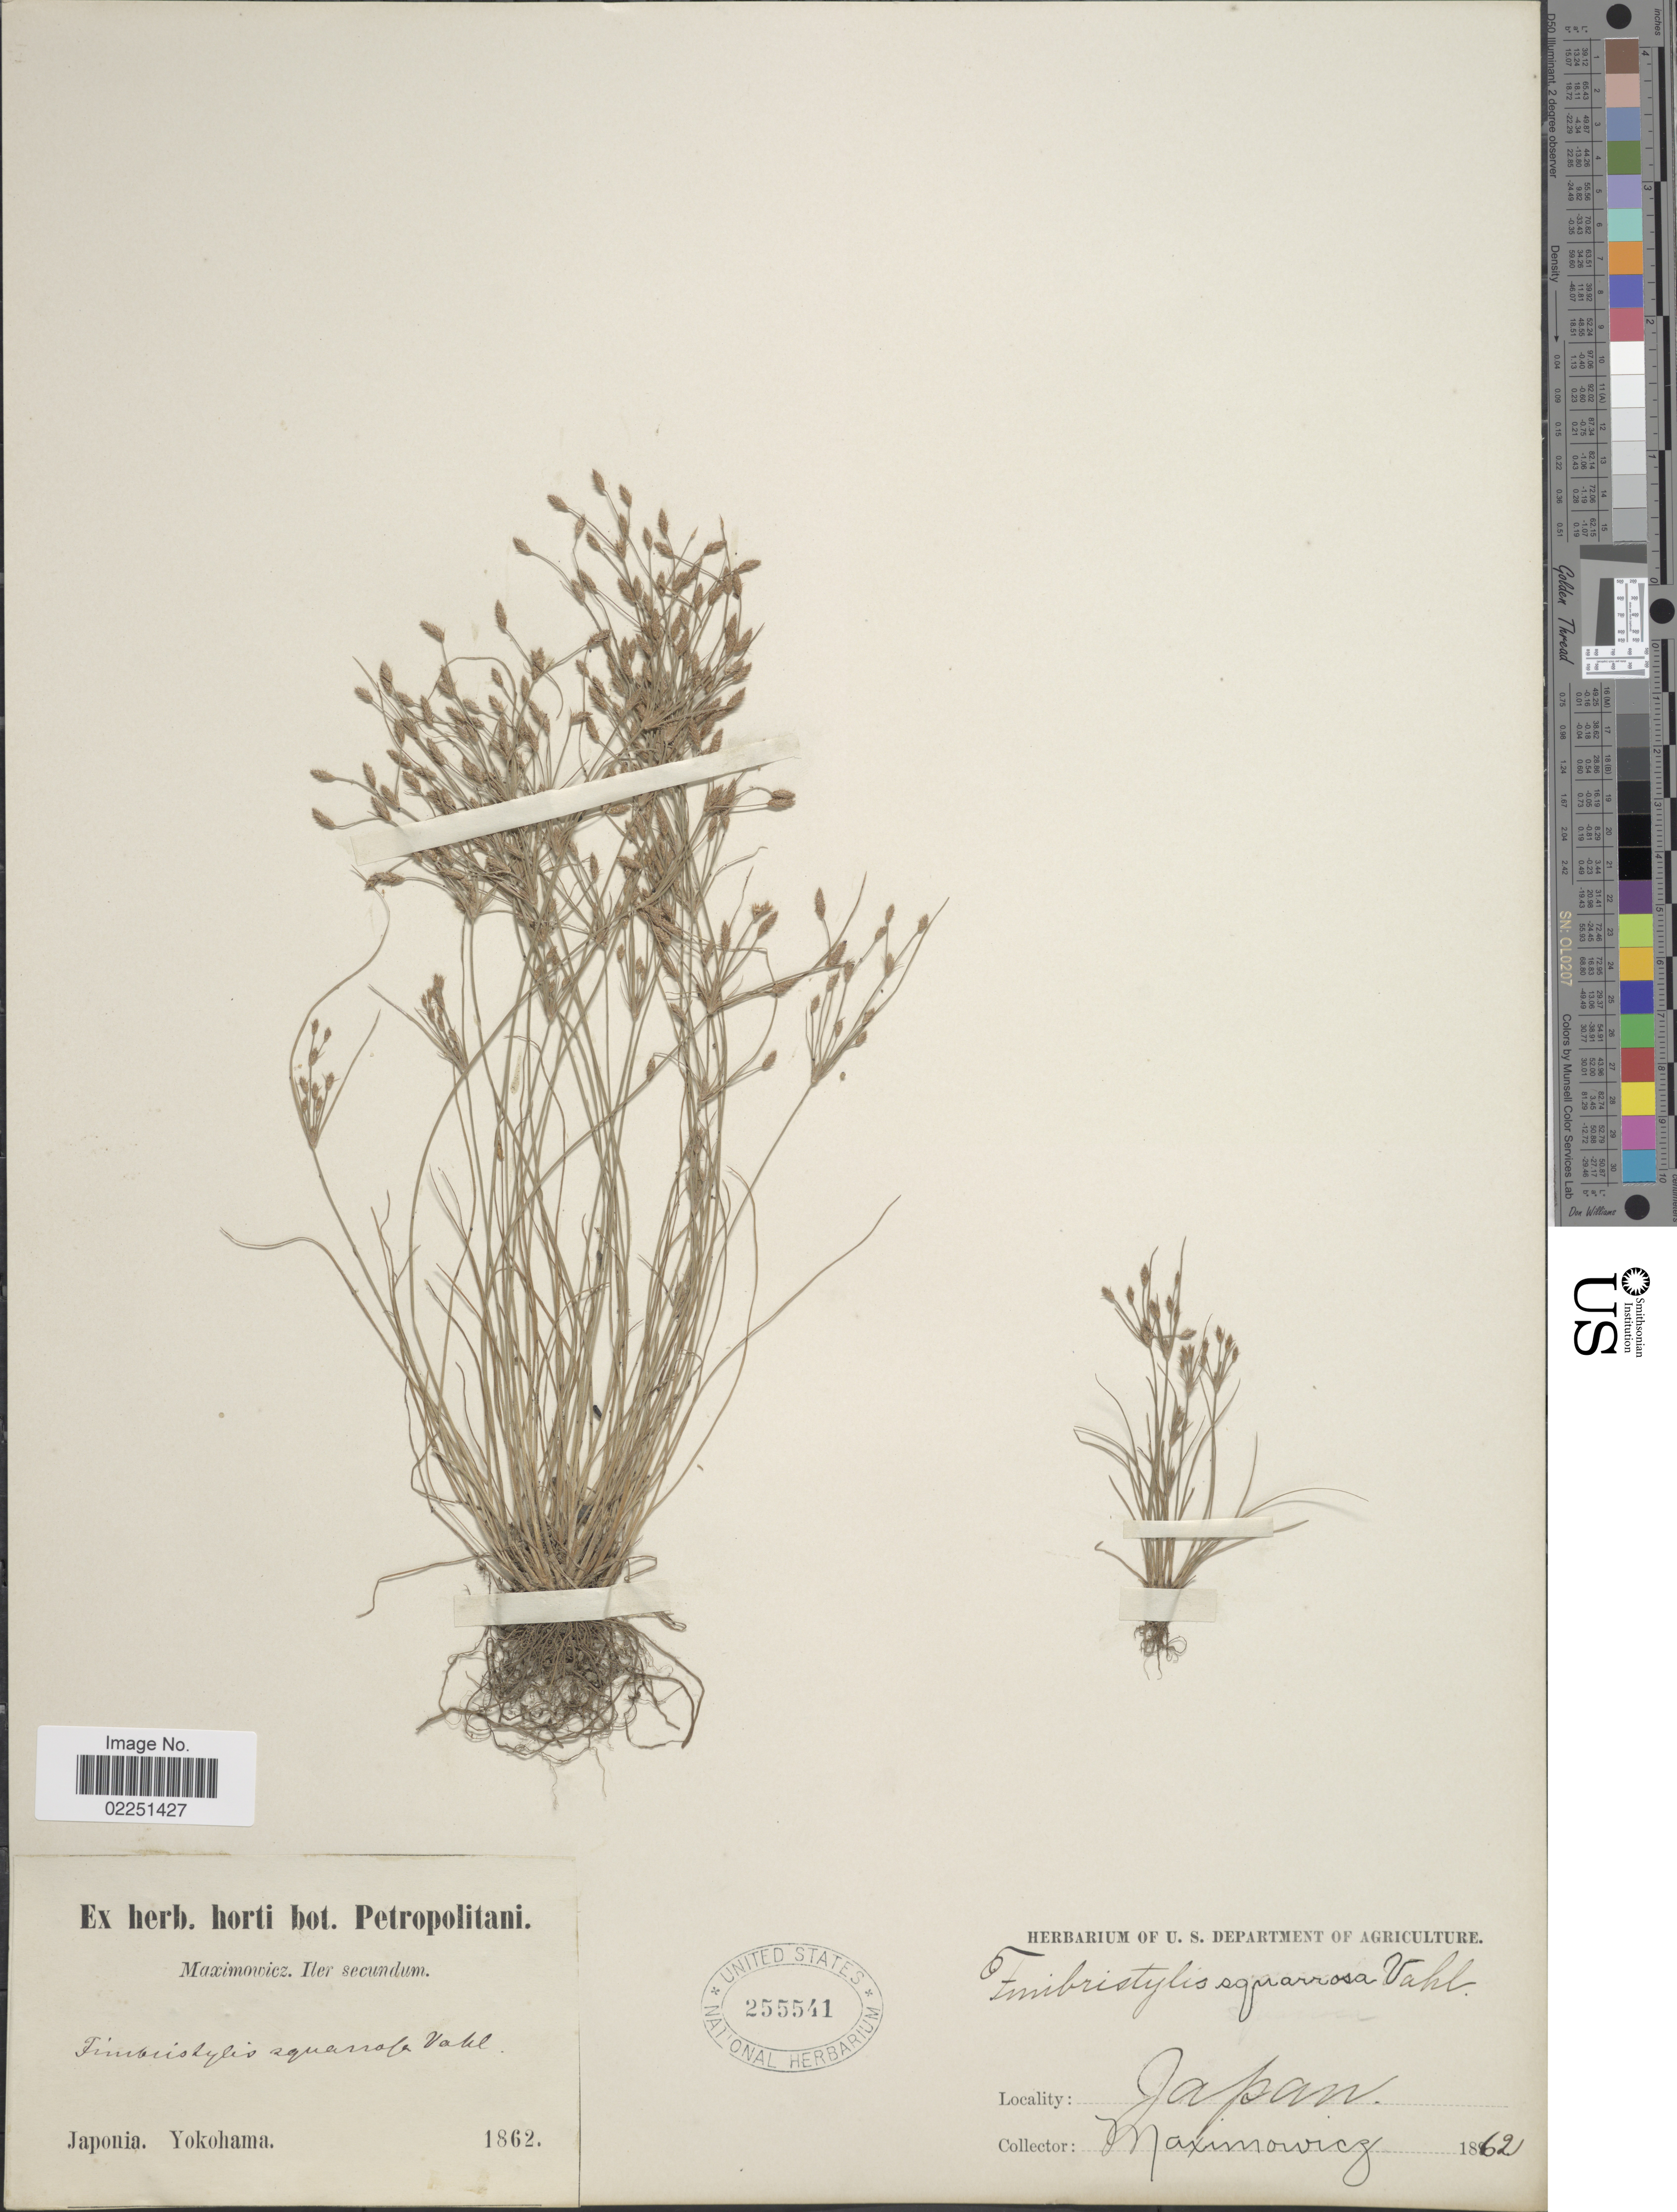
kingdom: Plantae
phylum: Tracheophyta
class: Liliopsida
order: Poales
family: Cyperaceae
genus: Fimbristylis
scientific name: Fimbristylis squarrosa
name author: Vahl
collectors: -. Maximowicz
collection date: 1862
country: Japan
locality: Yokohama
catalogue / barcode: US 255541